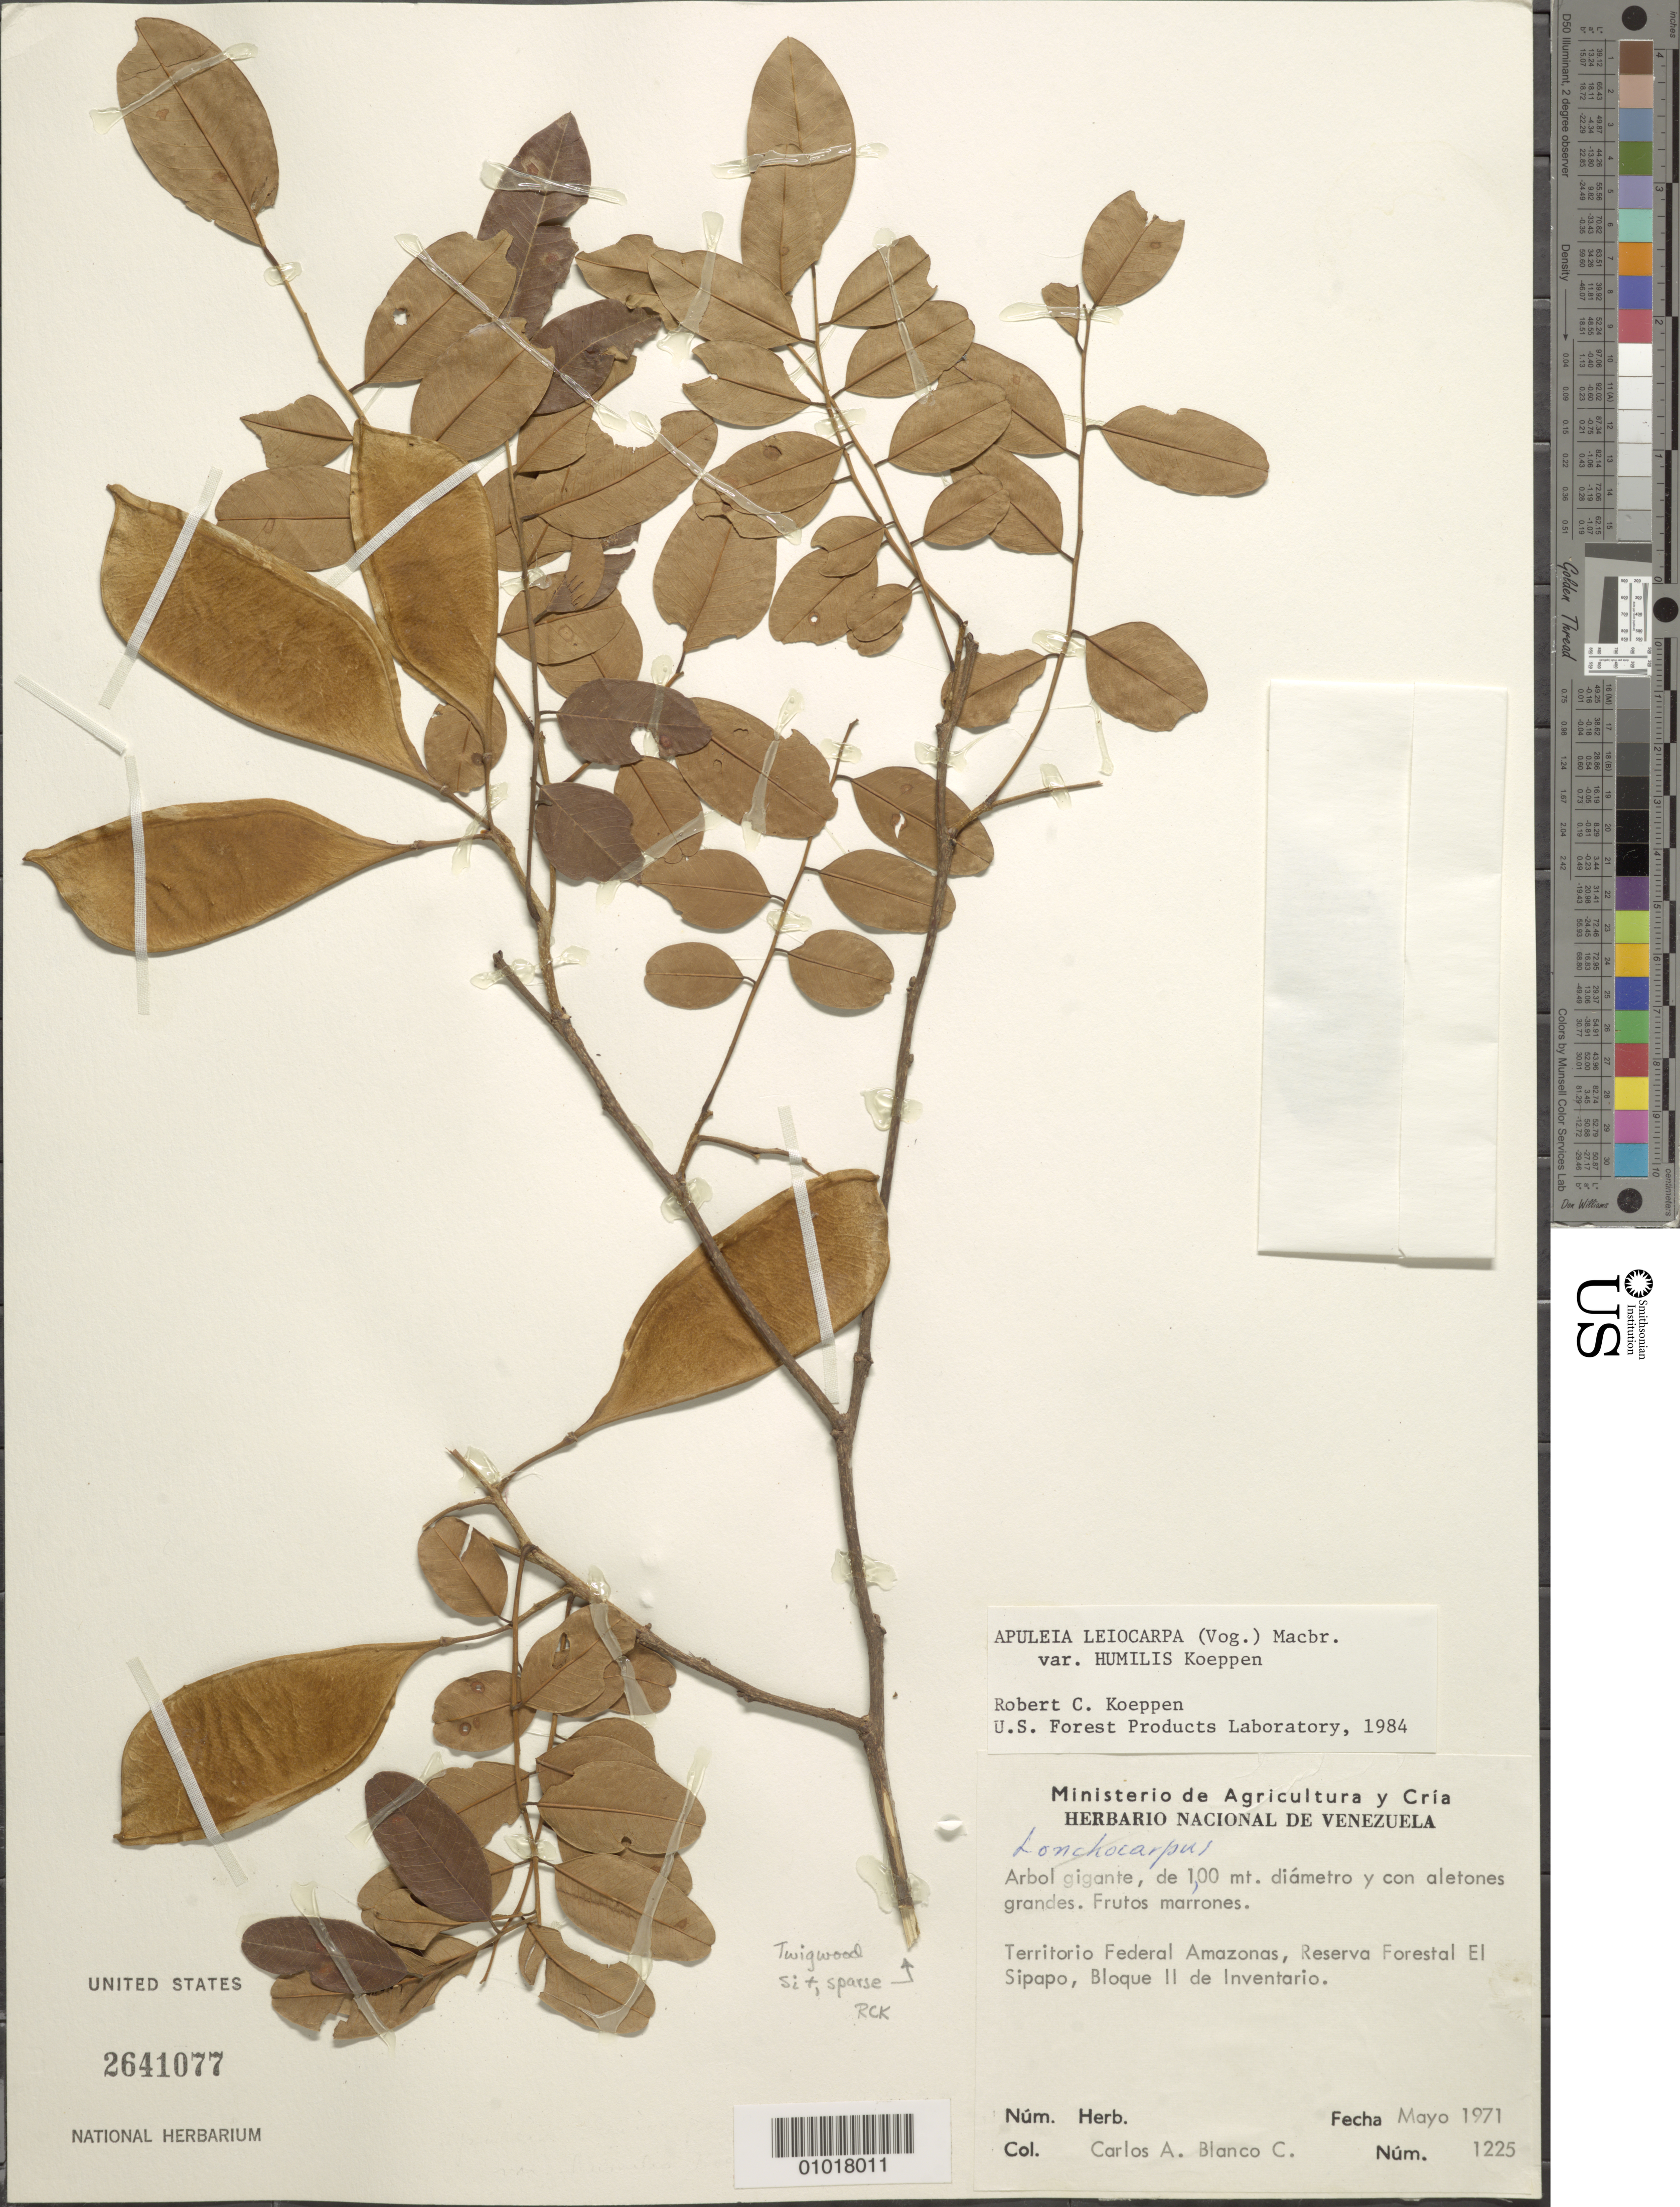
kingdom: Plantae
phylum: Tracheophyta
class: Magnoliopsida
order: Fabales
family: Fabaceae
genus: Apuleia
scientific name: Apuleia leiocarpa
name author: (Vogel) J.F. Macbr.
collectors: C. A. Blanco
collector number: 1225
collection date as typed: May-71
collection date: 1971-05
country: Venezuela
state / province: Amazonas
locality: Reserva Forestal El Sipapo, Río Sipapo, Bloque II de Inventario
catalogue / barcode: US 2641077